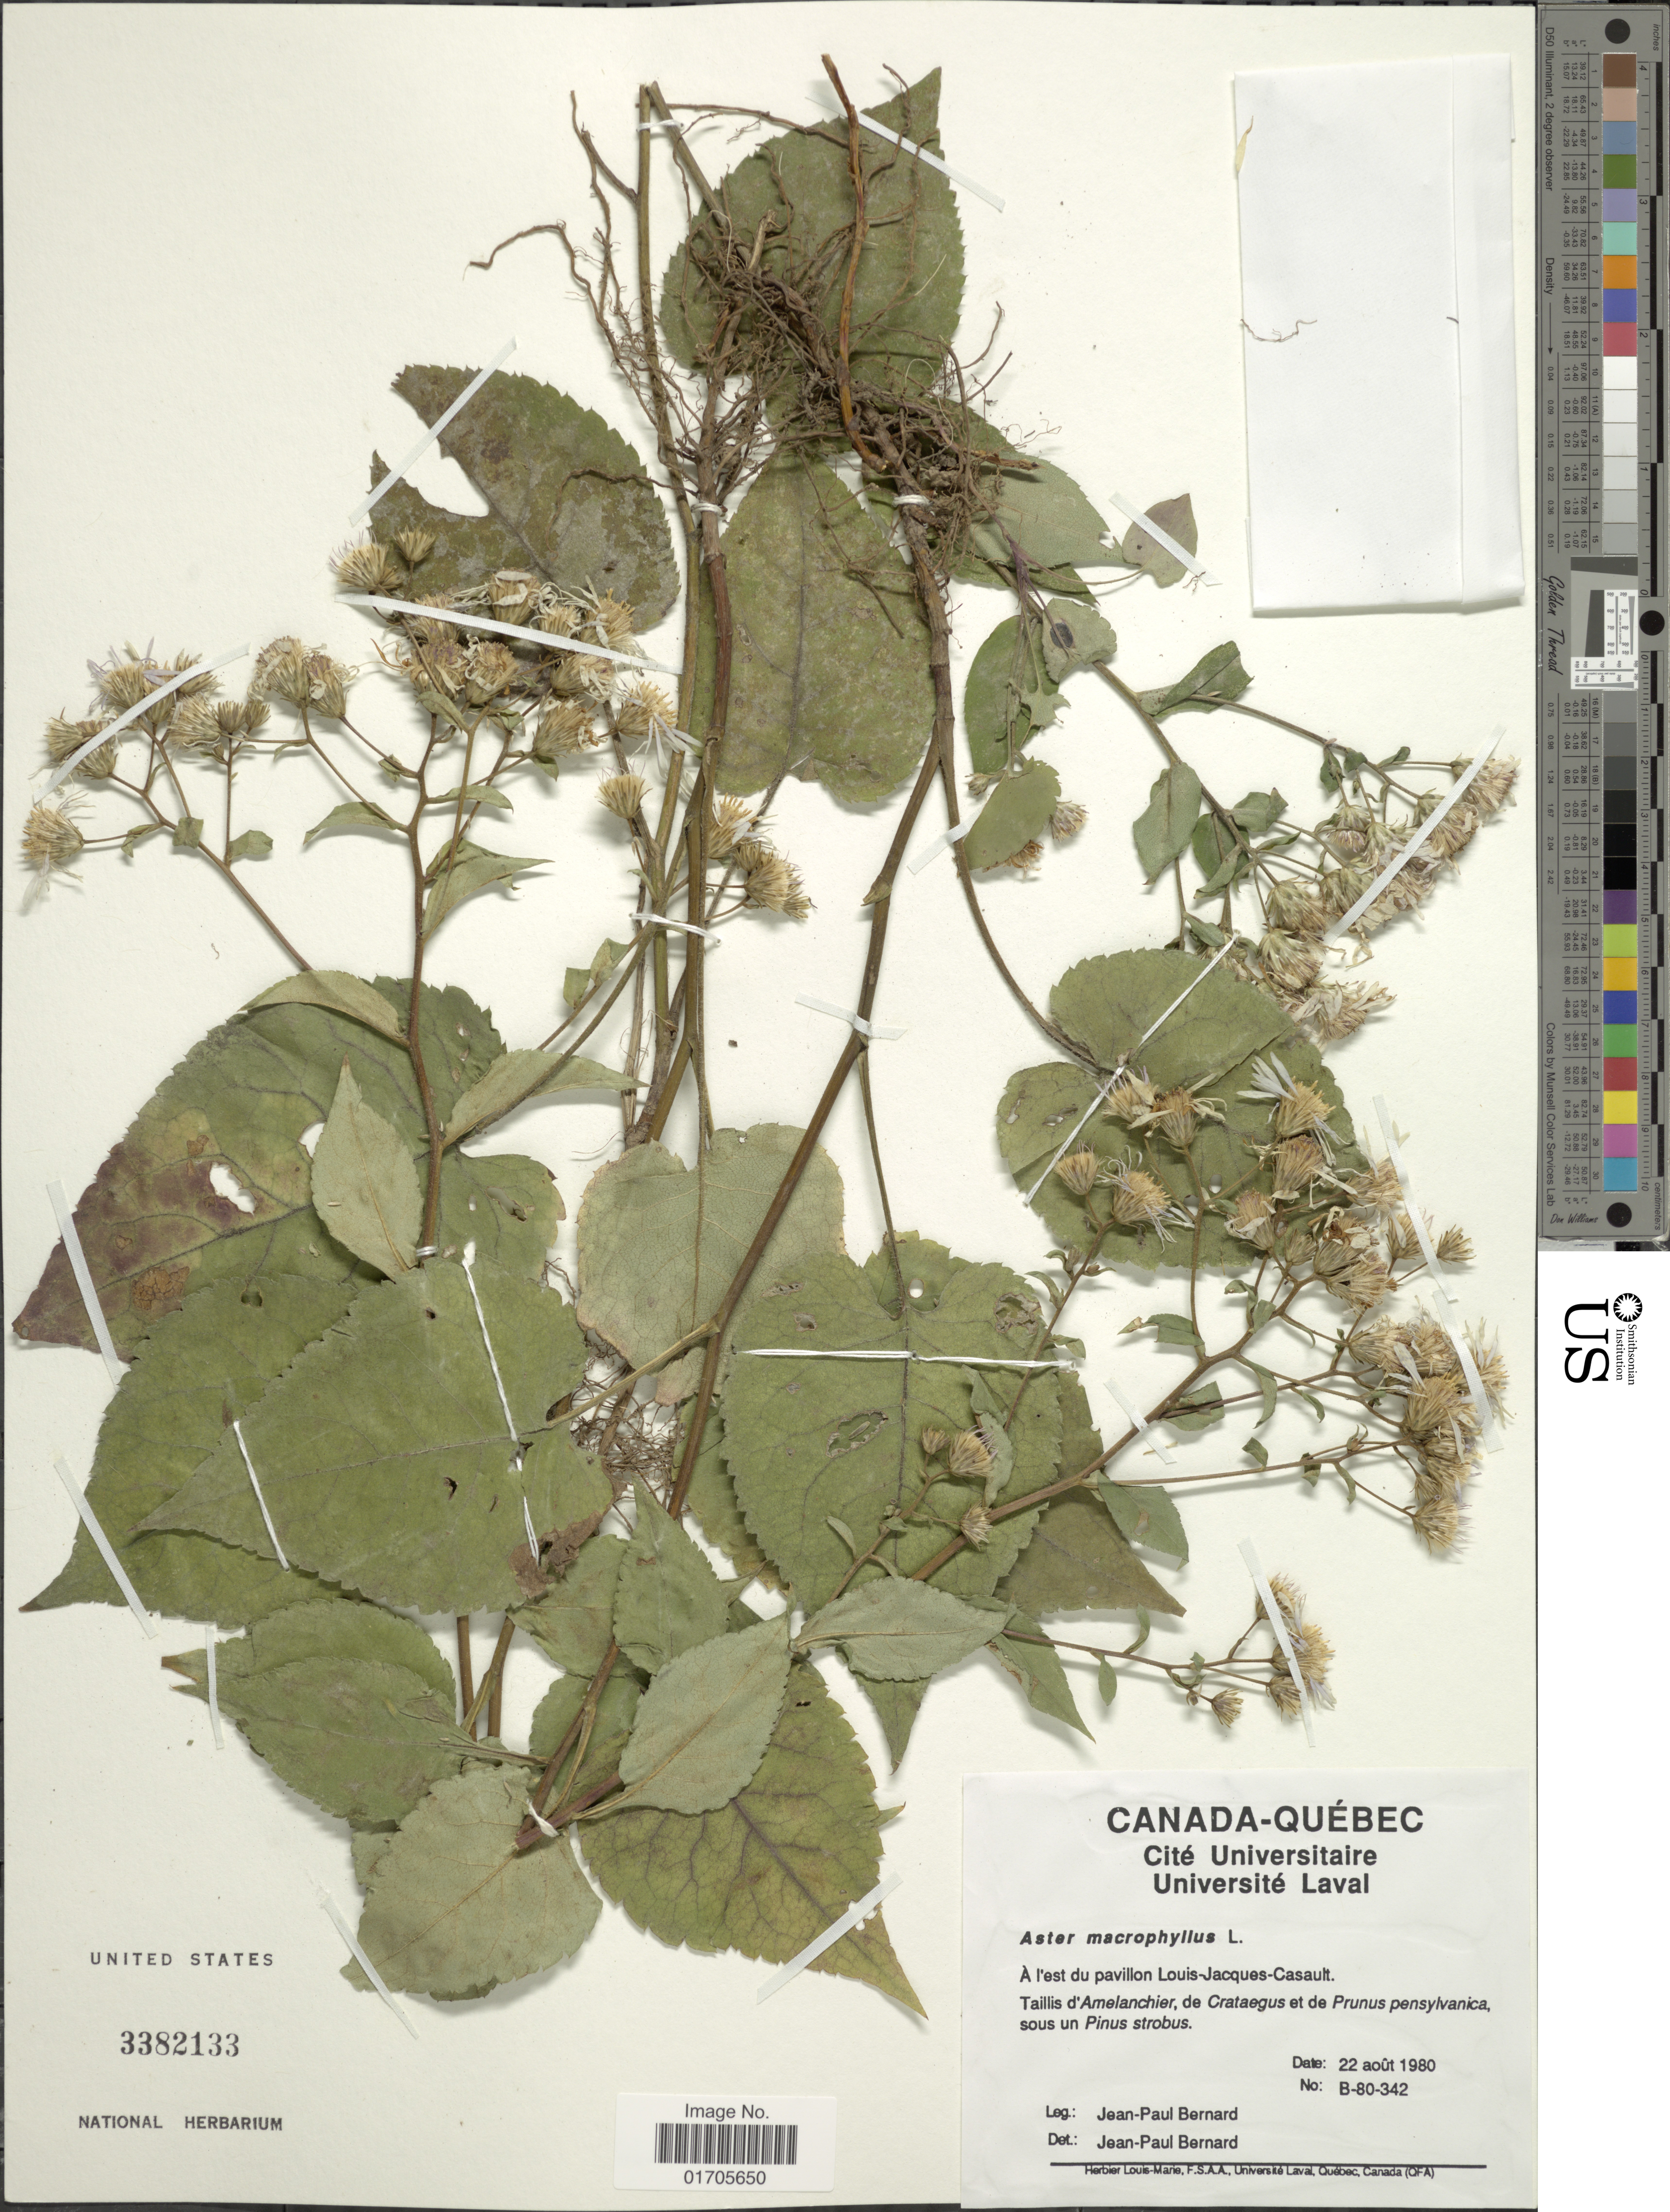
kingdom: Plantae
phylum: Tracheophyta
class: Magnoliopsida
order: Asterales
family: Asteraceae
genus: Eurybia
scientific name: Eurybia macrophylla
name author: (L.) Cass.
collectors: J.-P. Bernard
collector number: B-80-342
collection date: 1980-08-22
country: Canada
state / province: Quebec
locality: Canada-Québec. A l'est du pavillon Louis-Jacques-Casault.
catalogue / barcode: US 3382133